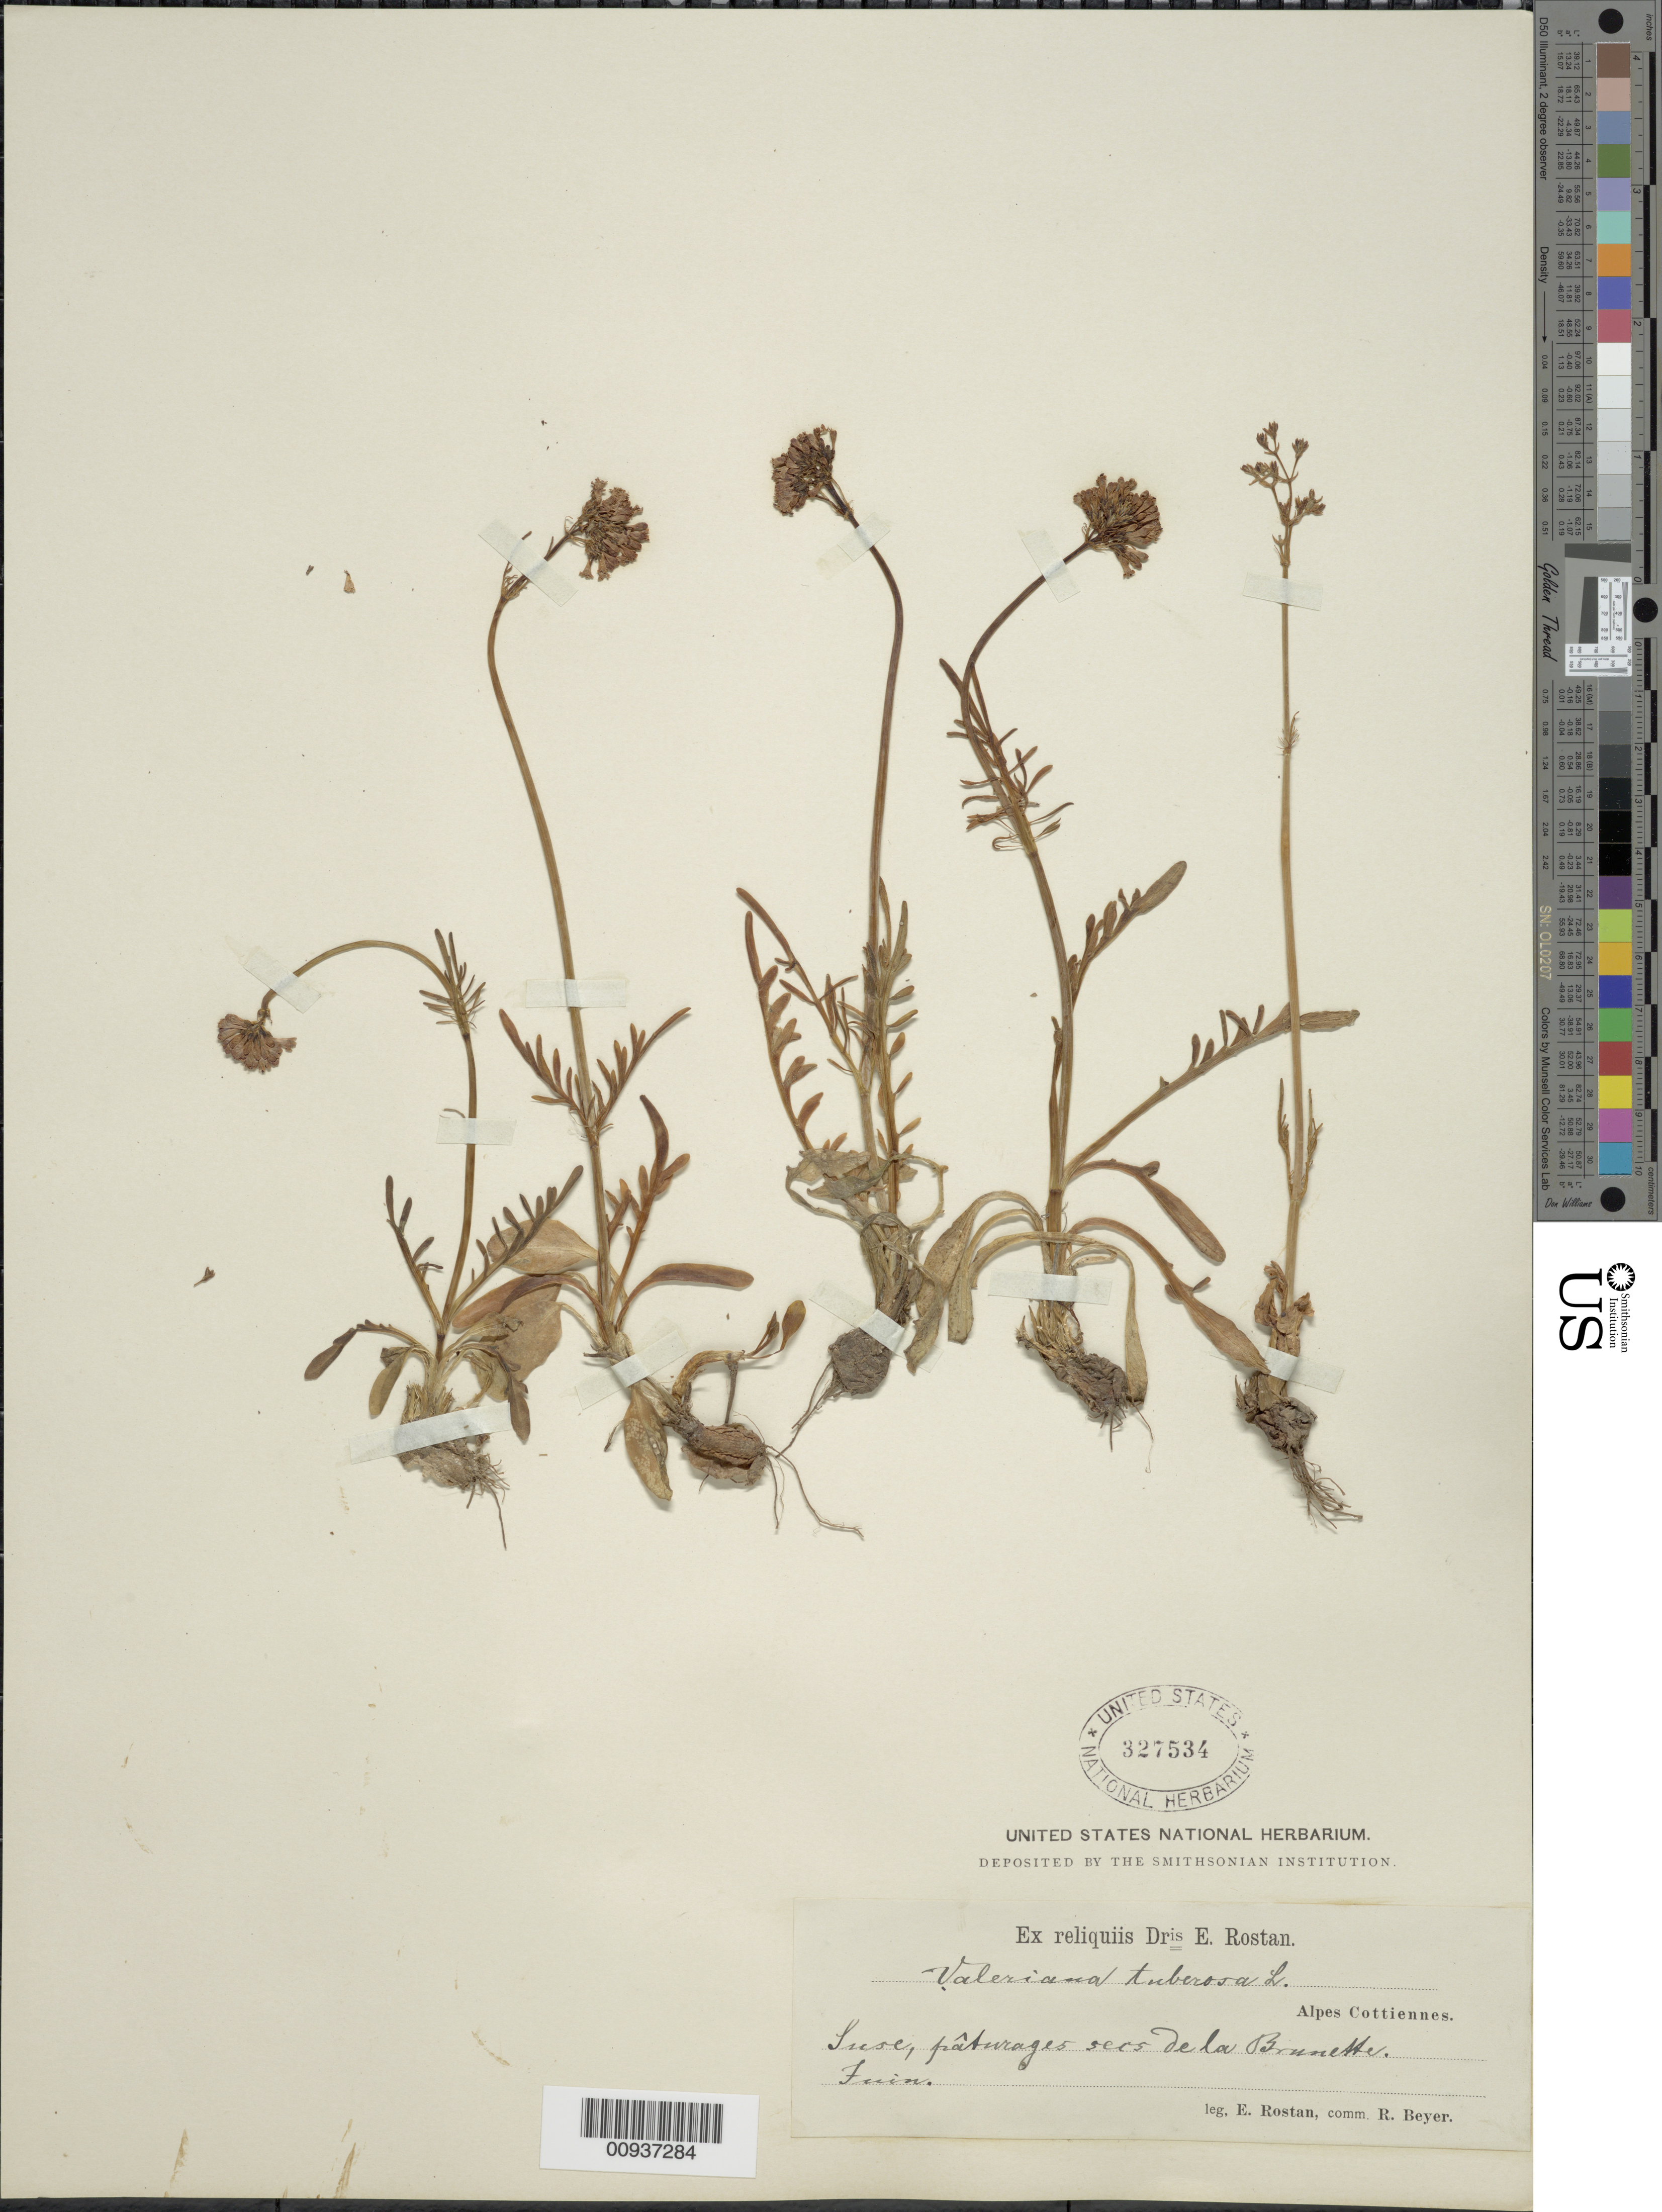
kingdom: Plantae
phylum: Tracheophyta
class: Magnoliopsida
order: Dipsacales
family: Caprifoliaceae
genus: Valeriana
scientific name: Valeriana tuberosa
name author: L.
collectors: E. Rostan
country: France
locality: Alpes Cottiennes. luse, pâturages secs de la Brunesse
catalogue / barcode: US 327534